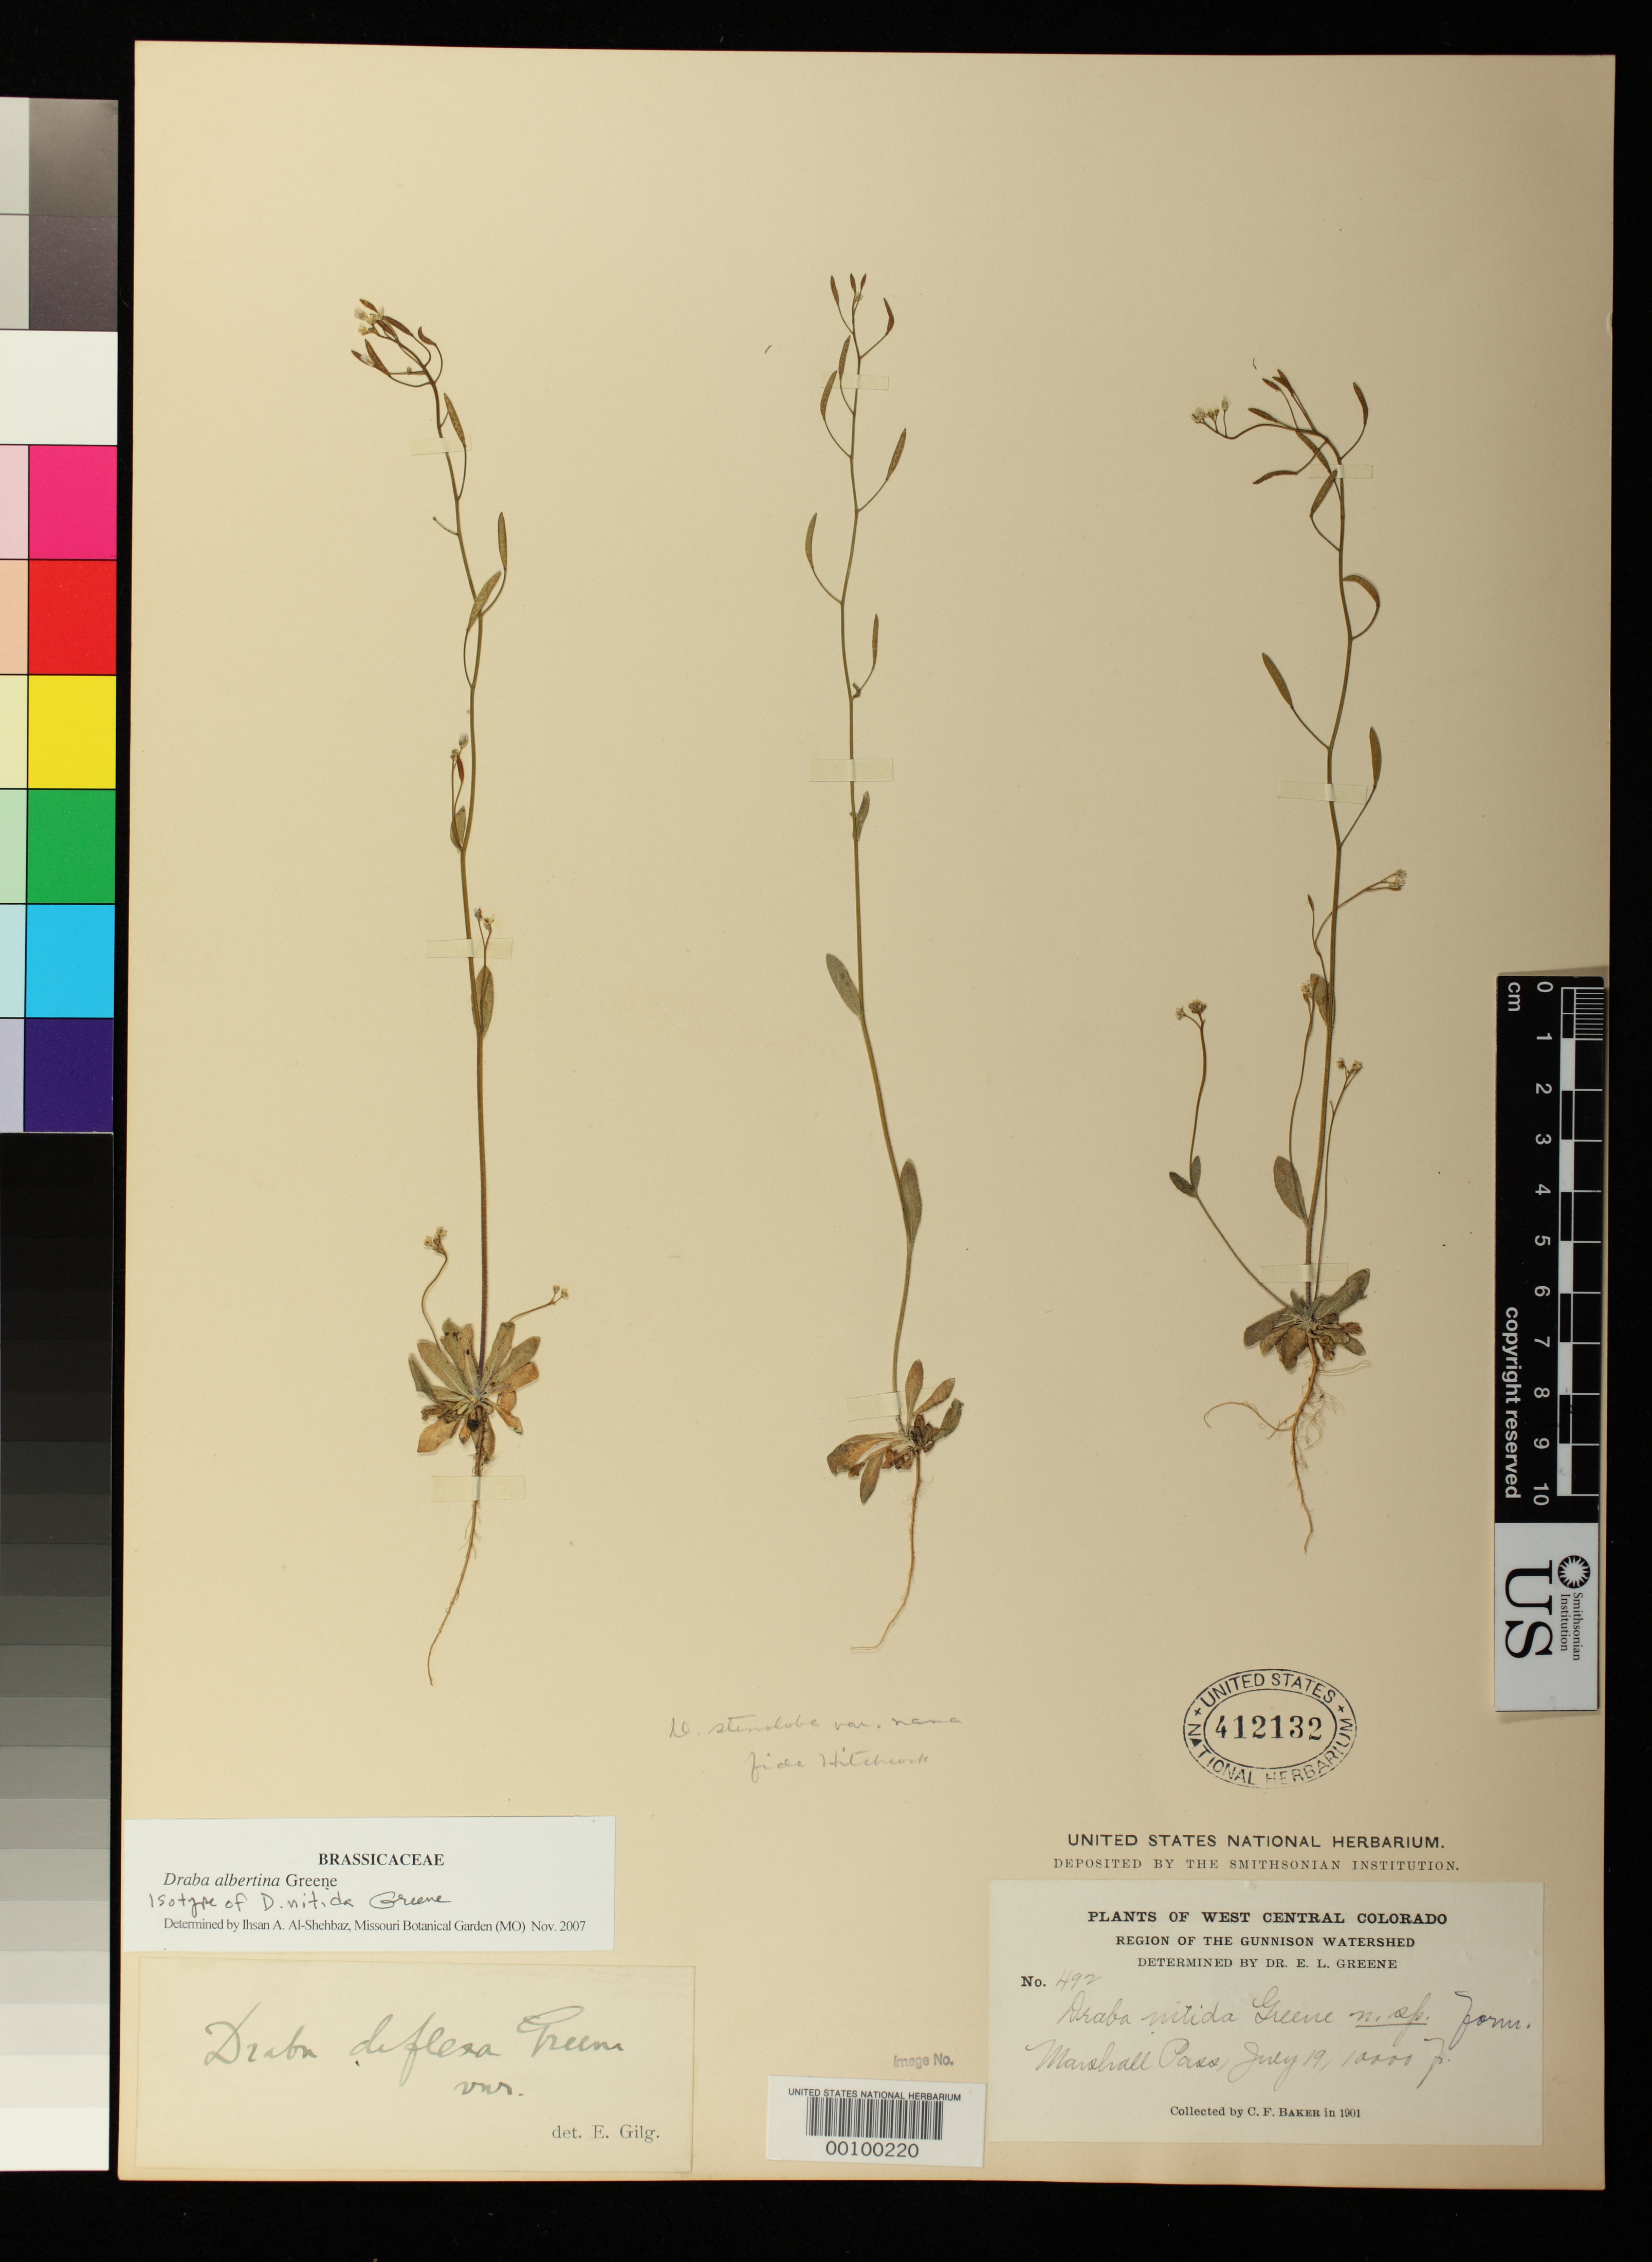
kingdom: Plantae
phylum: Tracheophyta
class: Magnoliopsida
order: Brassicales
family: Brassicaceae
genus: Draba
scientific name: Draba nitida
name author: Greene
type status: Isosyntype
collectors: C. F. Baker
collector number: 492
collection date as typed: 19 Jul 1901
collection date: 1901-07-19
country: United States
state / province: Colorado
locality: Marshall Pass, Gunnison Watershed region.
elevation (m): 3048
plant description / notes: Annotated as "isotype" by Al-Shehbaz (2007).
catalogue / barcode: US 412132